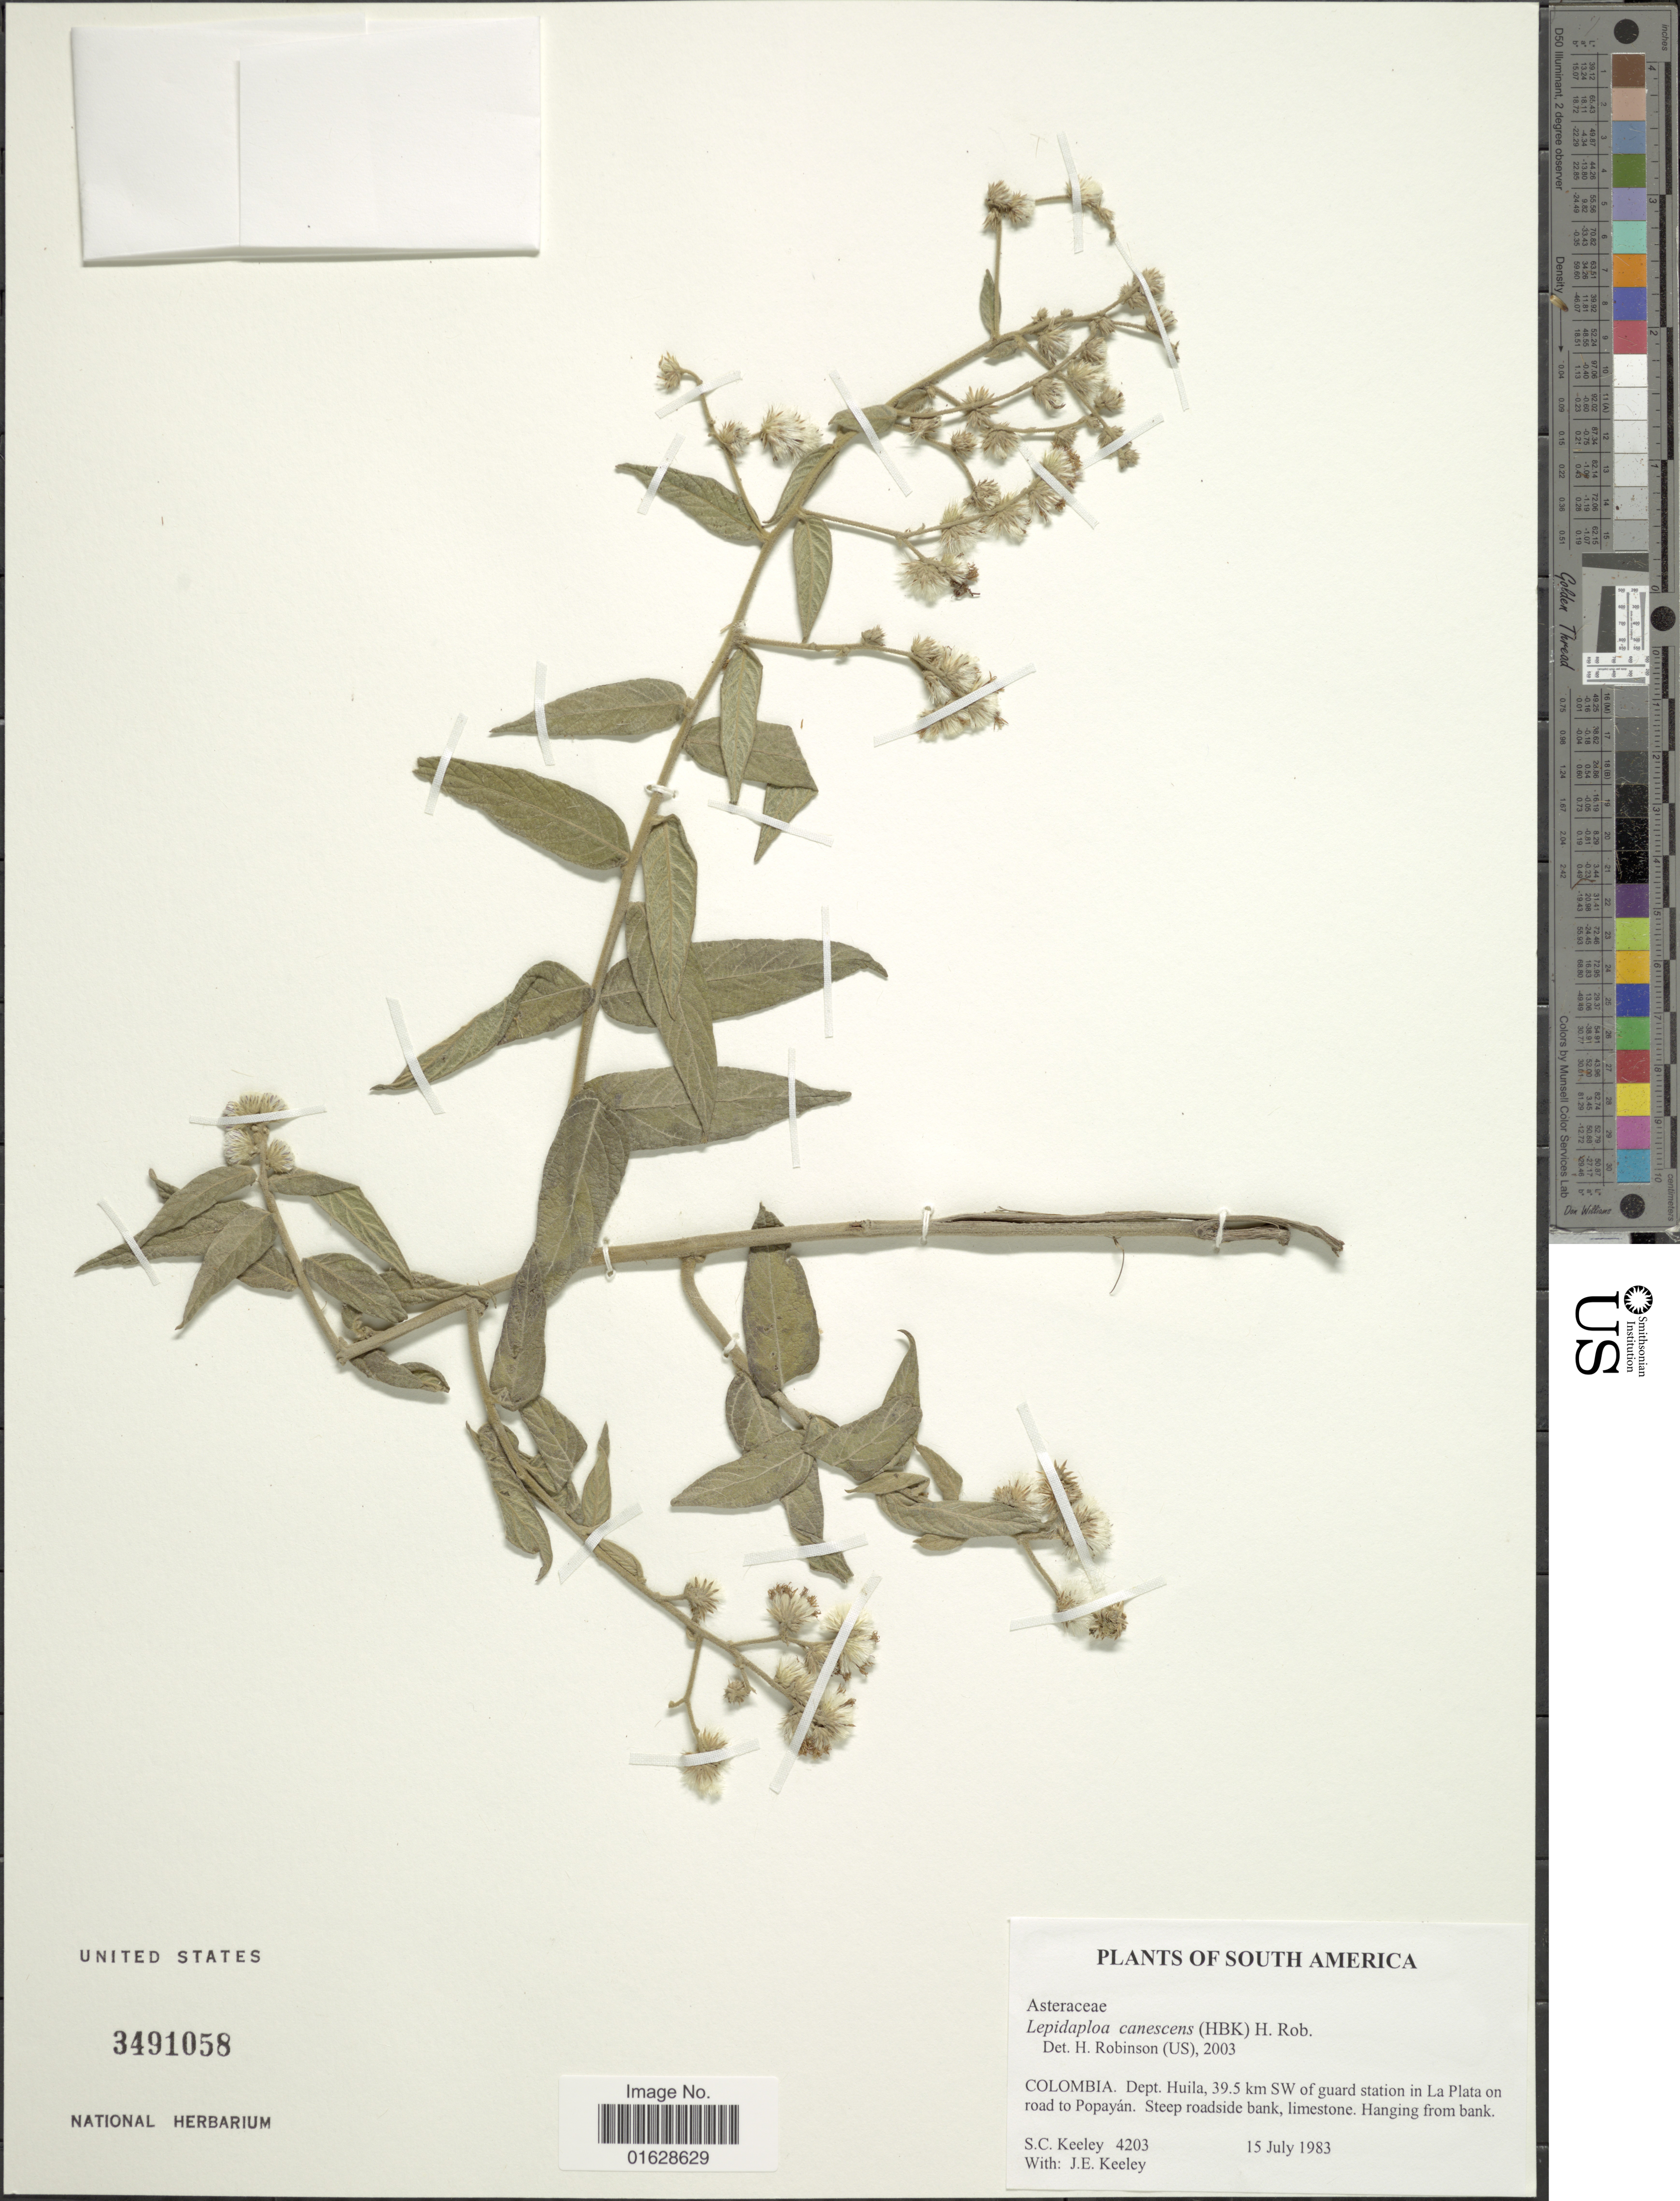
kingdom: Plantae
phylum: Tracheophyta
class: Magnoliopsida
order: Asterales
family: Asteraceae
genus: Lepidaploa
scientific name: Lepidaploa canescens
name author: (Kunth) H. Rob.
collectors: S. C. Keeley & J. E. Keeley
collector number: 4203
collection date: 1983-07-15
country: Colombia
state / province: Huila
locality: Colombia. Dept. Huila, 39.5 km SW of guard station in La Plata o road to Popayan. Steep roadside bank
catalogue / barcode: US 3491058